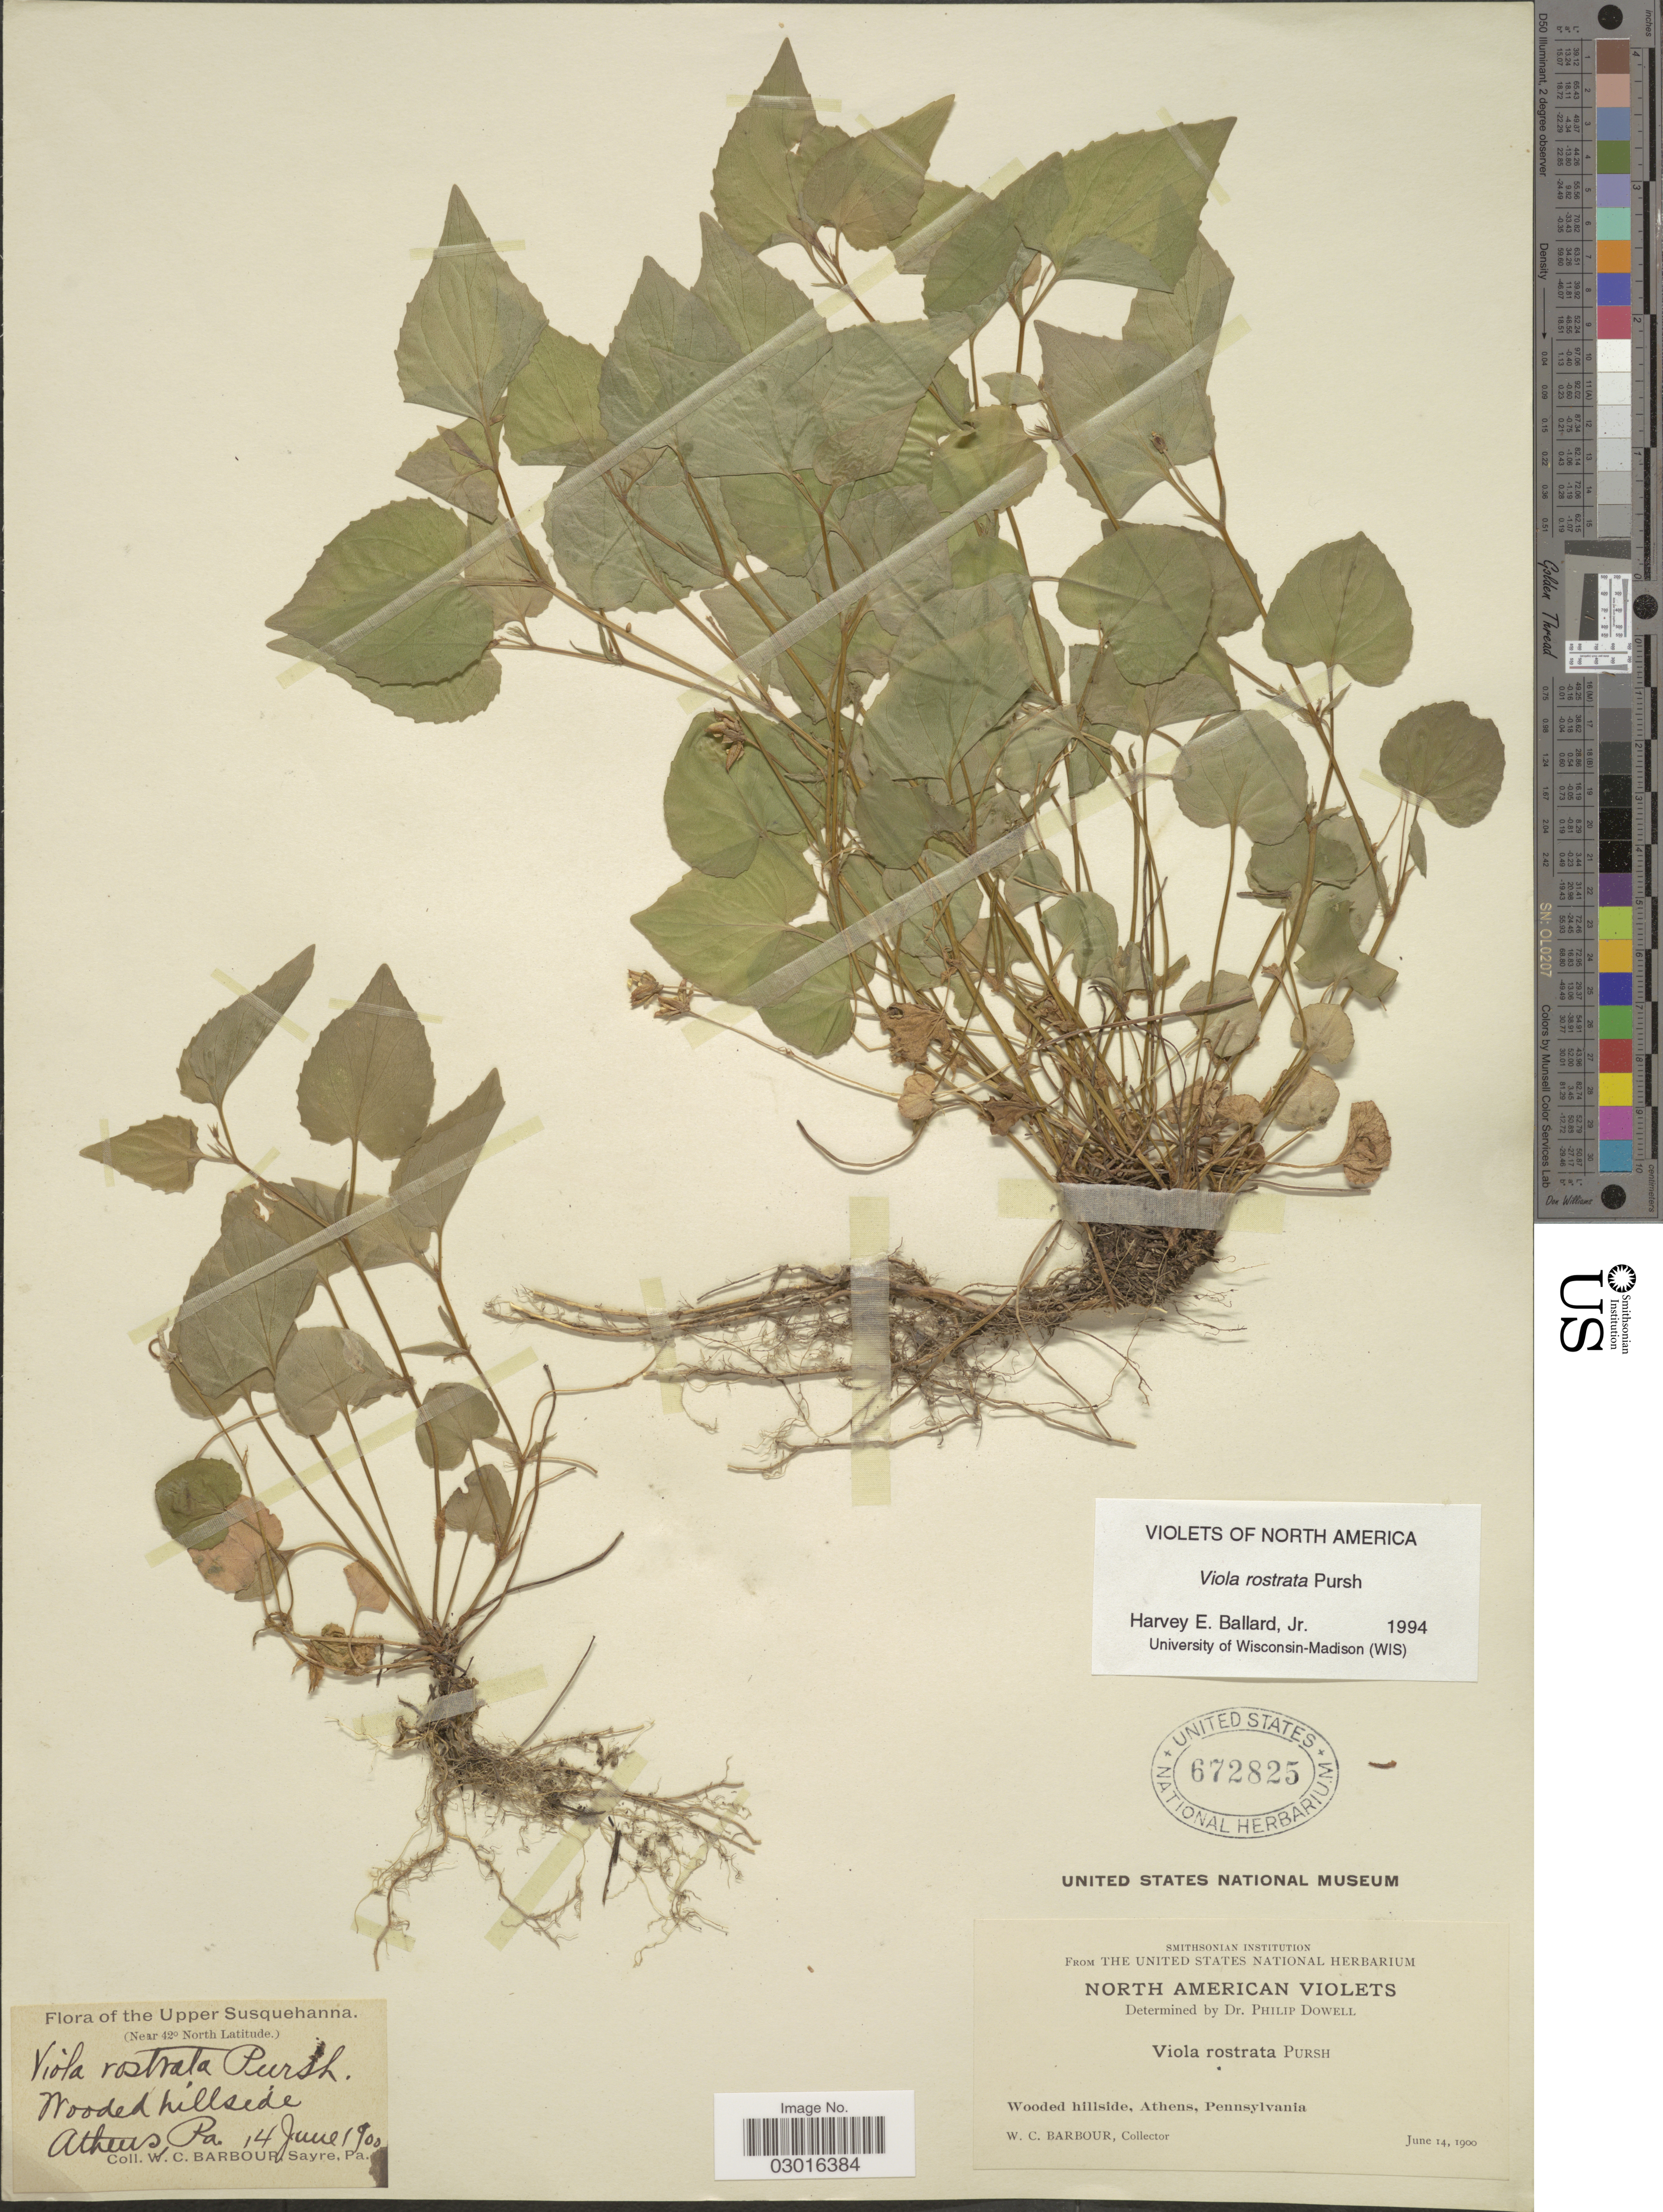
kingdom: Plantae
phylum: Tracheophyta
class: Magnoliopsida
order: Malpighiales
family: Violaceae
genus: Viola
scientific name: Viola rostrata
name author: Pursh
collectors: W. Barbour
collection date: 1900-06-14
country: United States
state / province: Pennsylvania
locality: Wooded hillside, Athens. Upper Susquehanna.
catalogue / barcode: US 672825